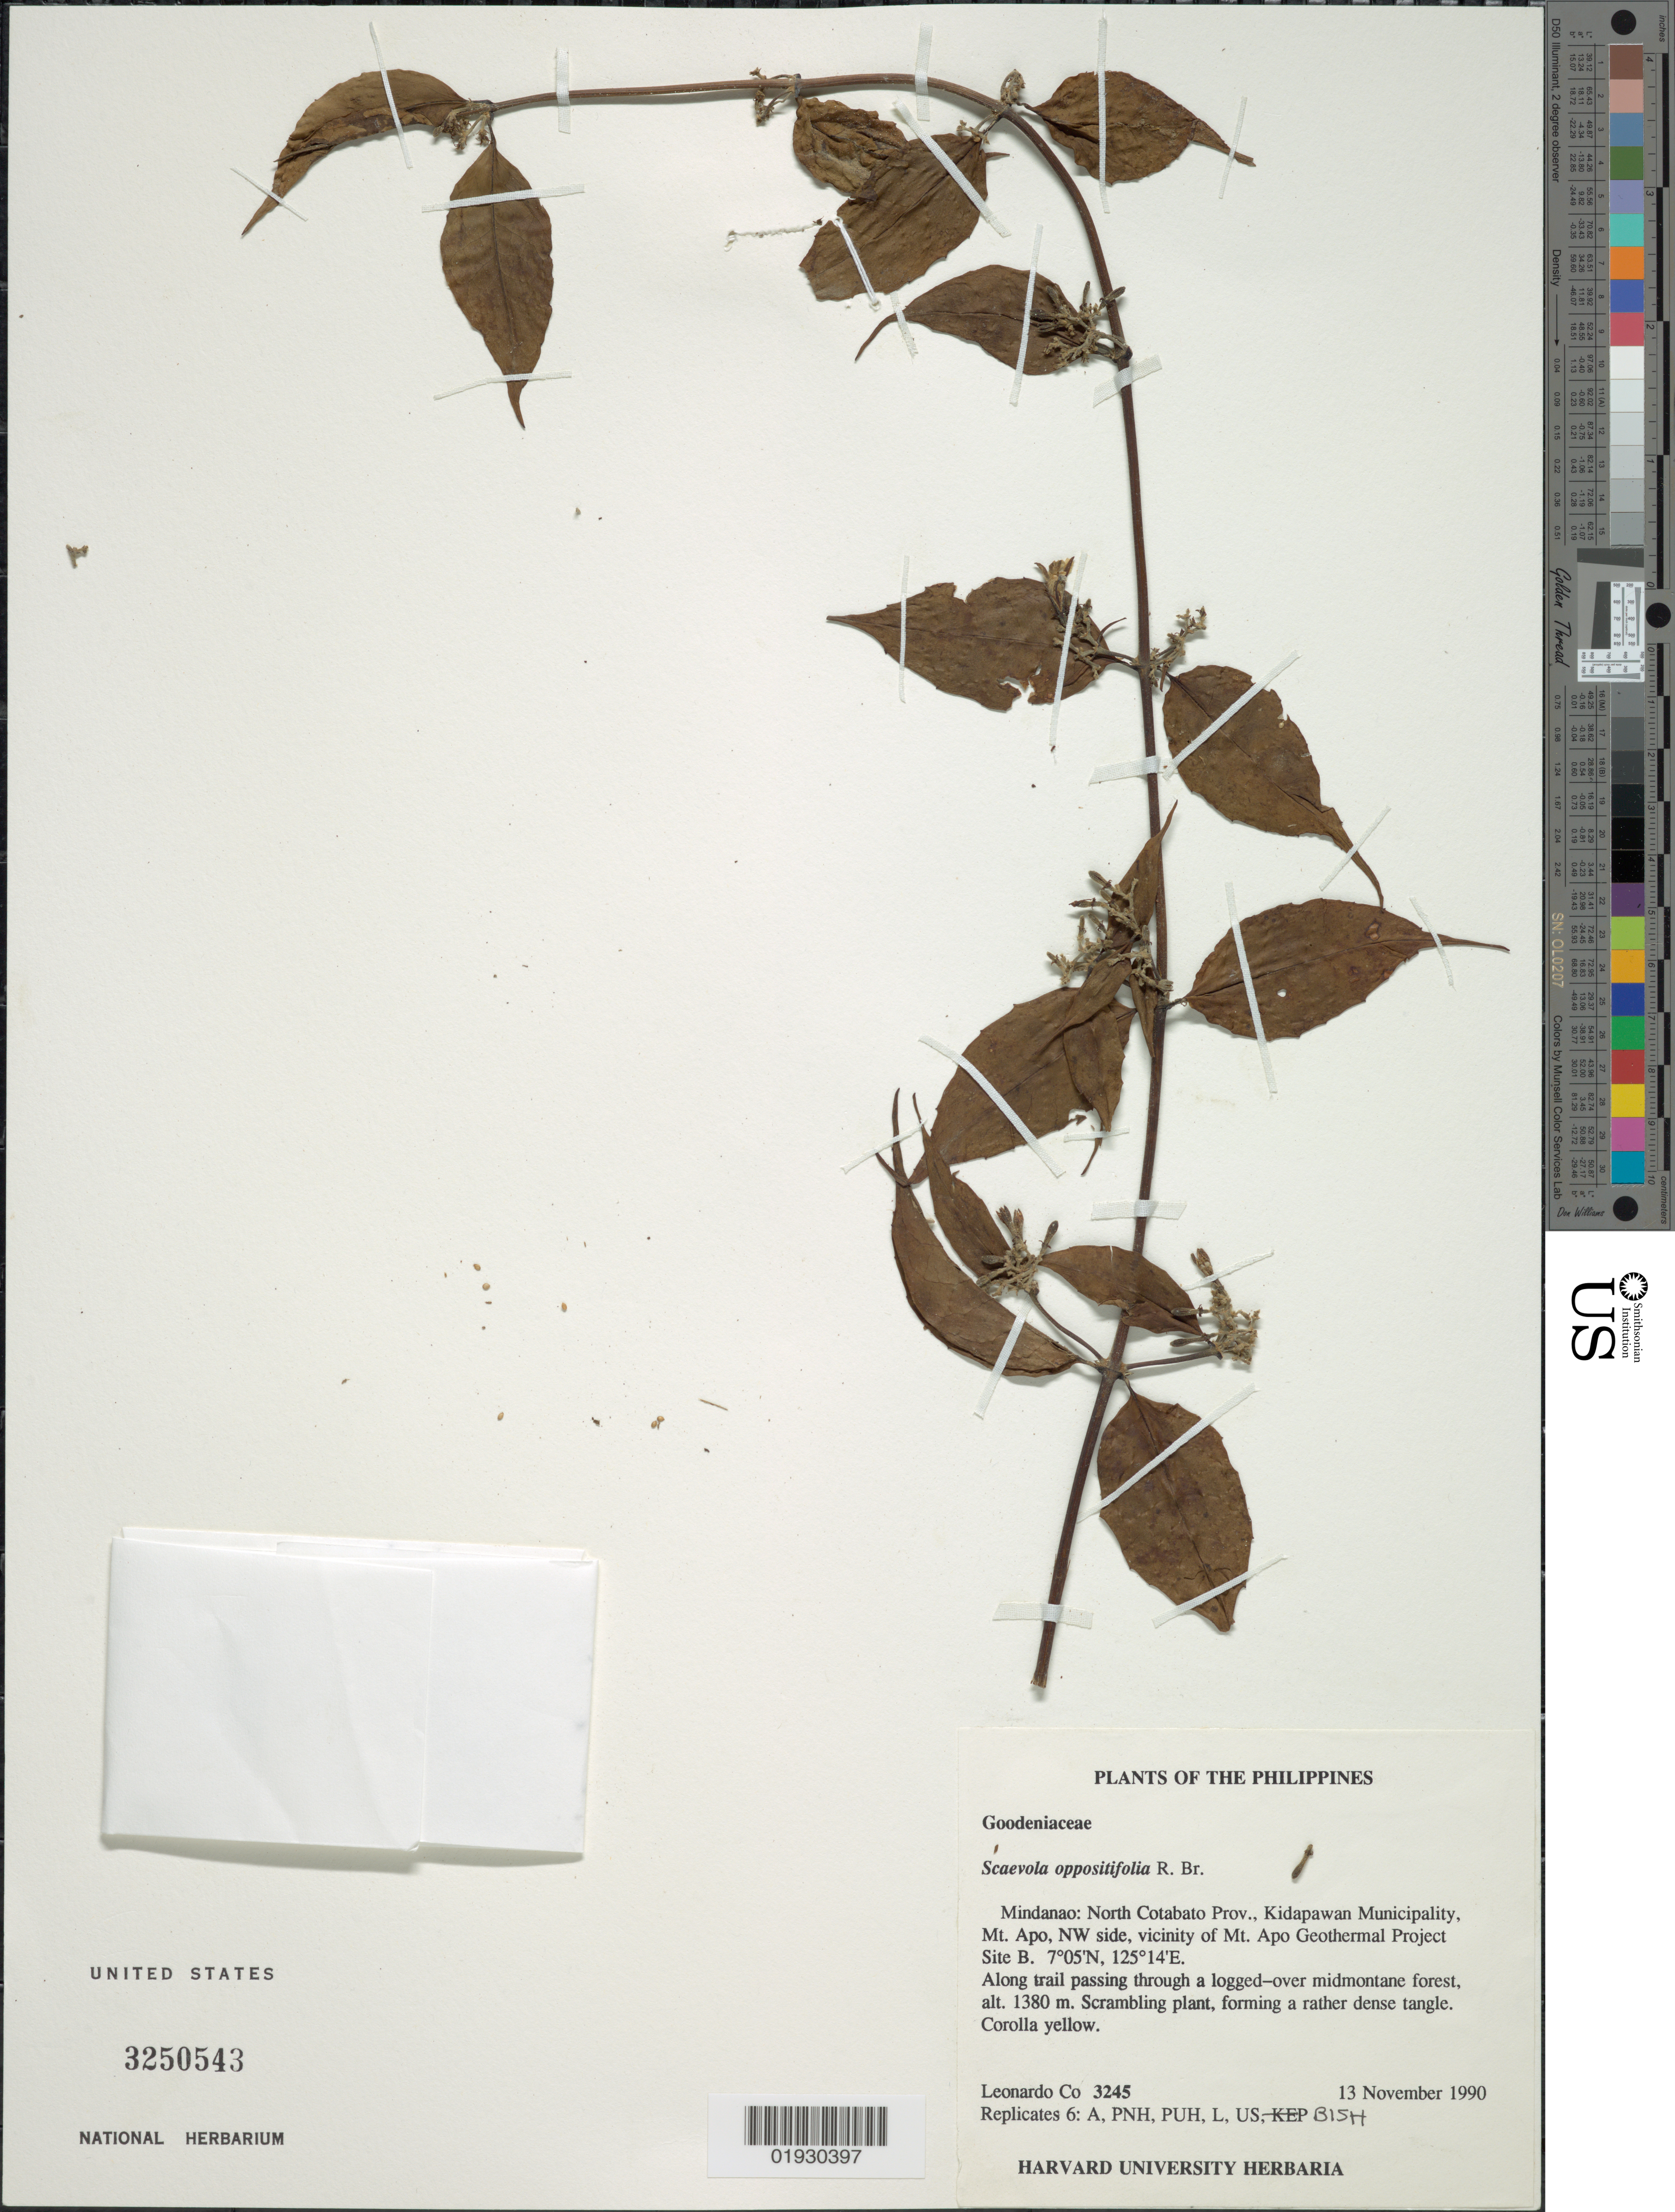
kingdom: Plantae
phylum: Tracheophyta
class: Magnoliopsida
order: Asterales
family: Goodeniaceae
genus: Scaevola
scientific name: Scaevola oppositifolia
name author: Roxb.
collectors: L. Co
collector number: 3245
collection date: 1990-11-13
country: Philippines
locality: Mindanao: North Cotabato Prov., Kidapawan Municipality, Mt. Apo, NW side, vicinity of Mt. Apo Geothermal Project Site B.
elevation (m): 1380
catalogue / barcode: US 3250543